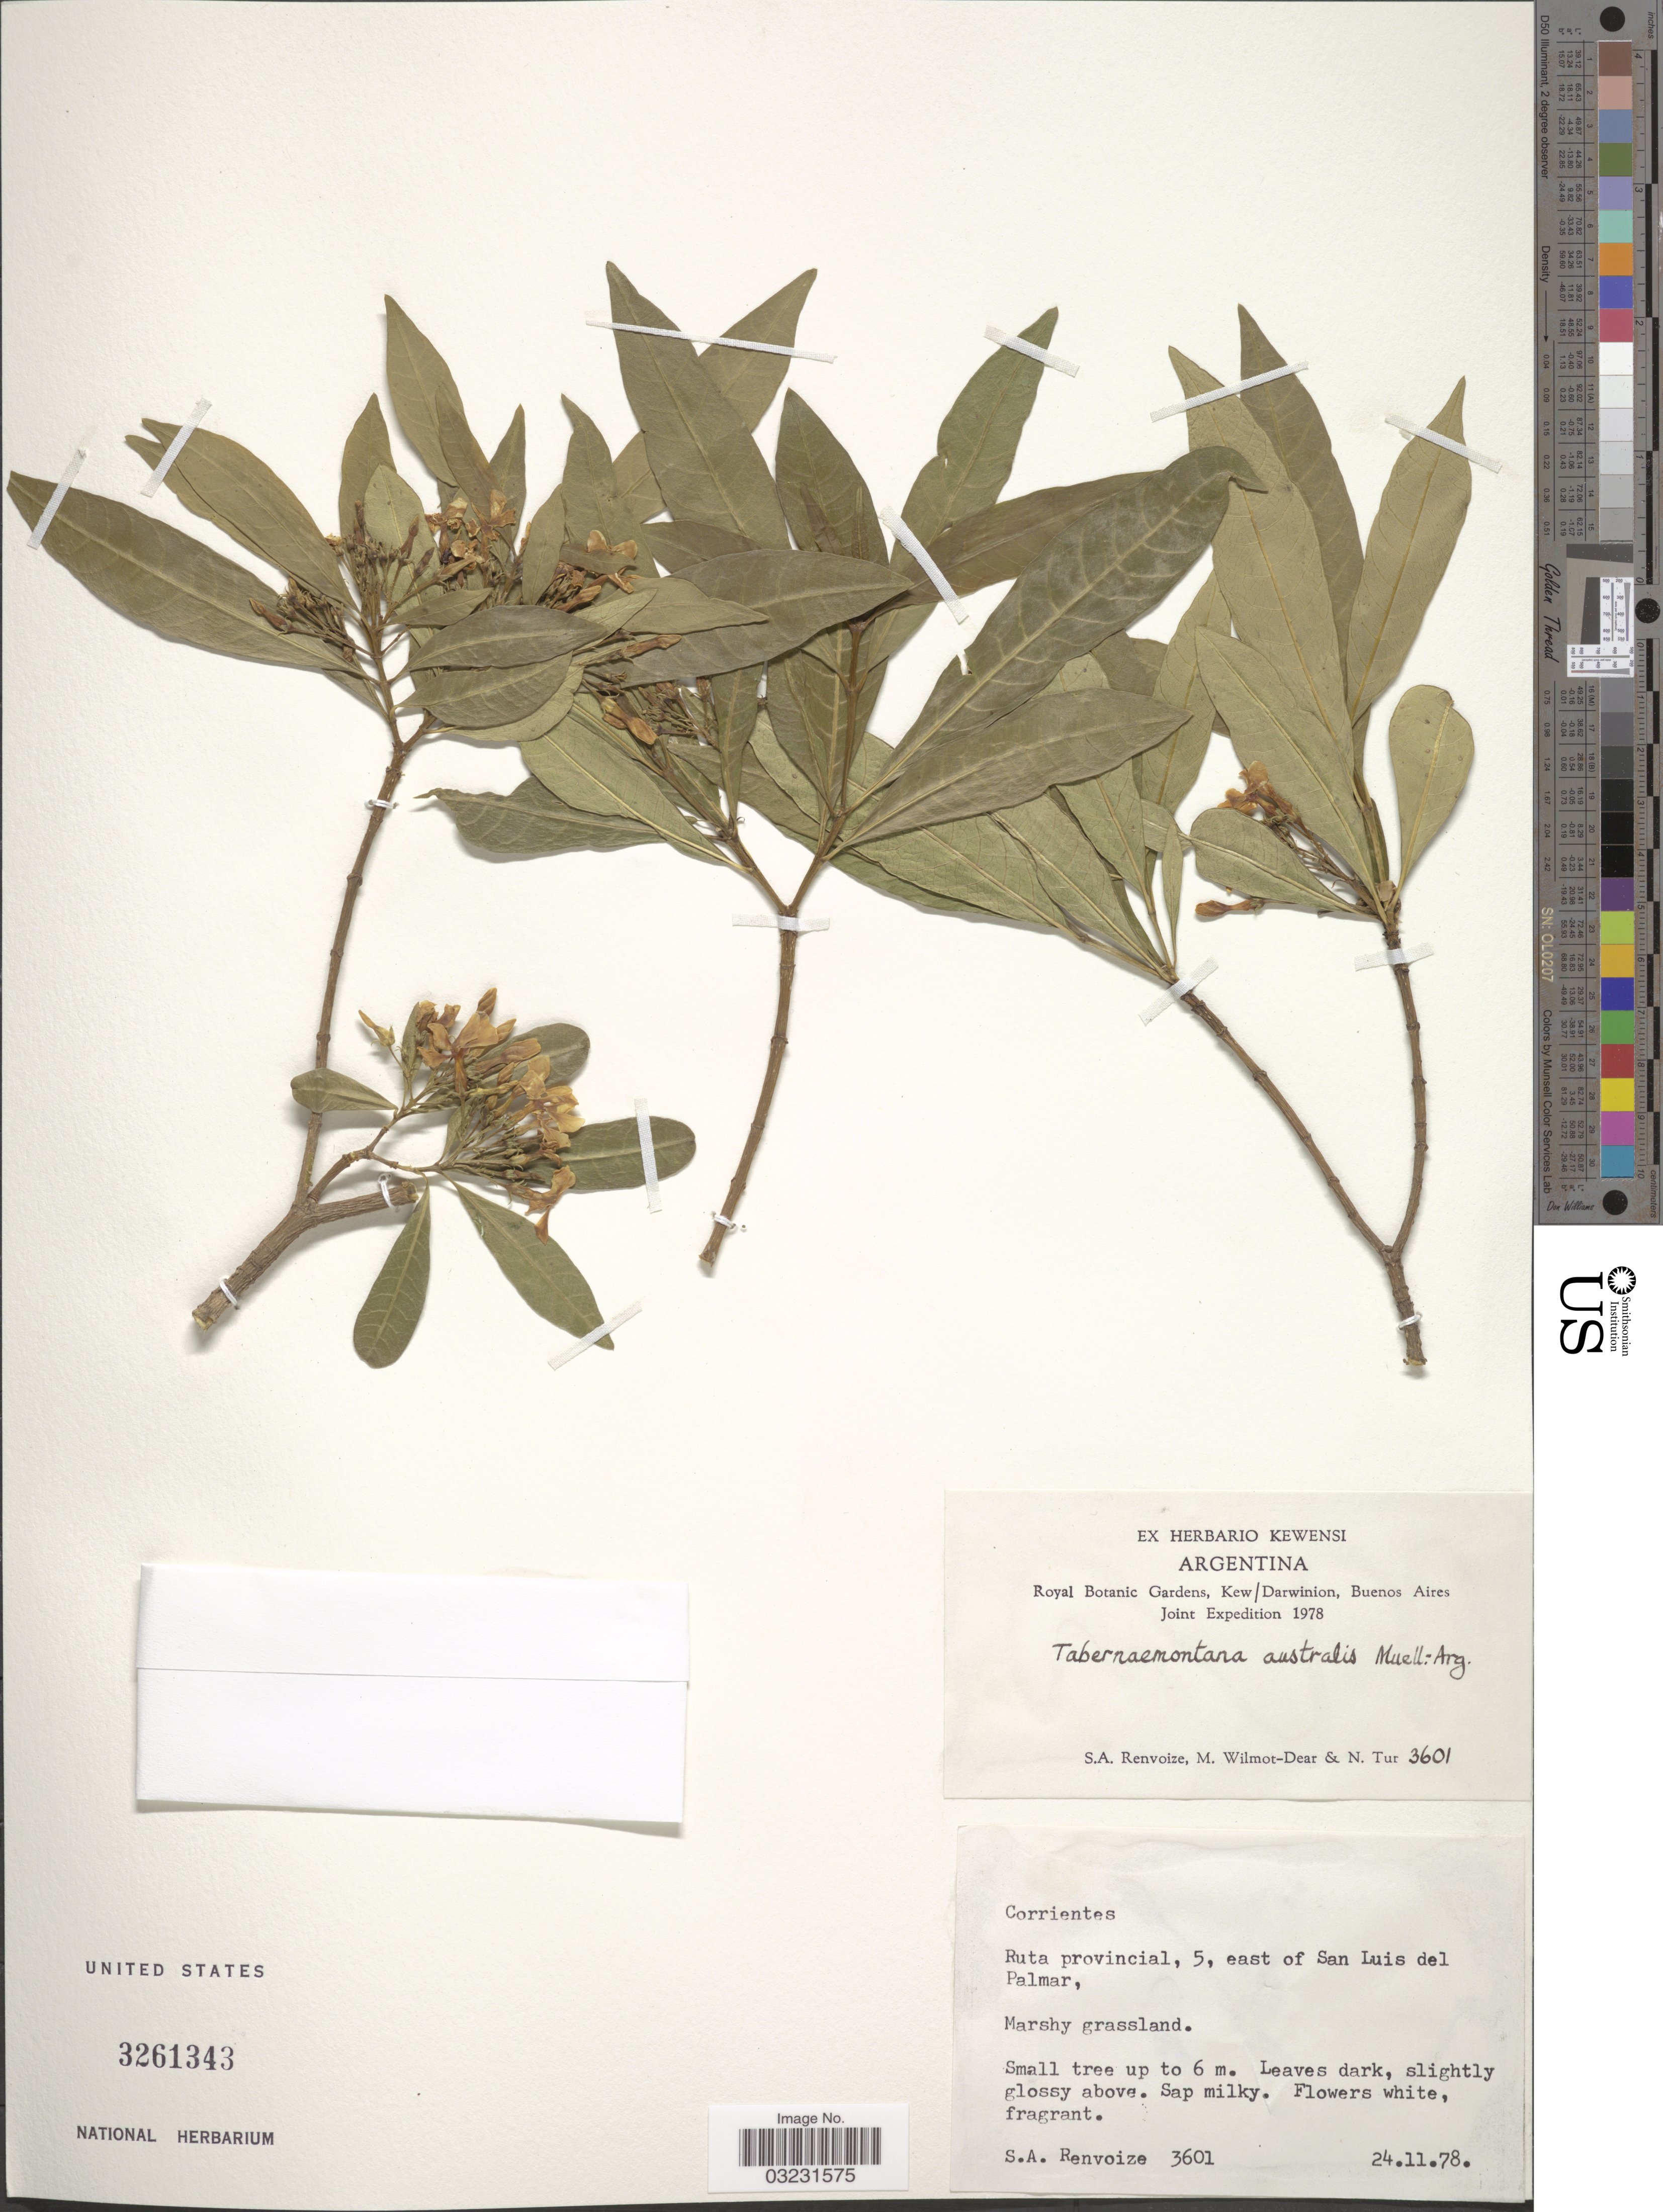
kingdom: Plantae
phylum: Tracheophyta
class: Magnoliopsida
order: Gentianales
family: Apocynaceae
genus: Tabernaemontana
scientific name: Tabernaemontana catharinensis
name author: A. DC.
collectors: S. A. Renvoize, M. Wilmot-Dear & N. Tur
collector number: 3601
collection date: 1978-11-24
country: Argentina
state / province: San Luis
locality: Ruta provincial, 5, east of San Luis del Palmar.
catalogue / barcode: US 3261343